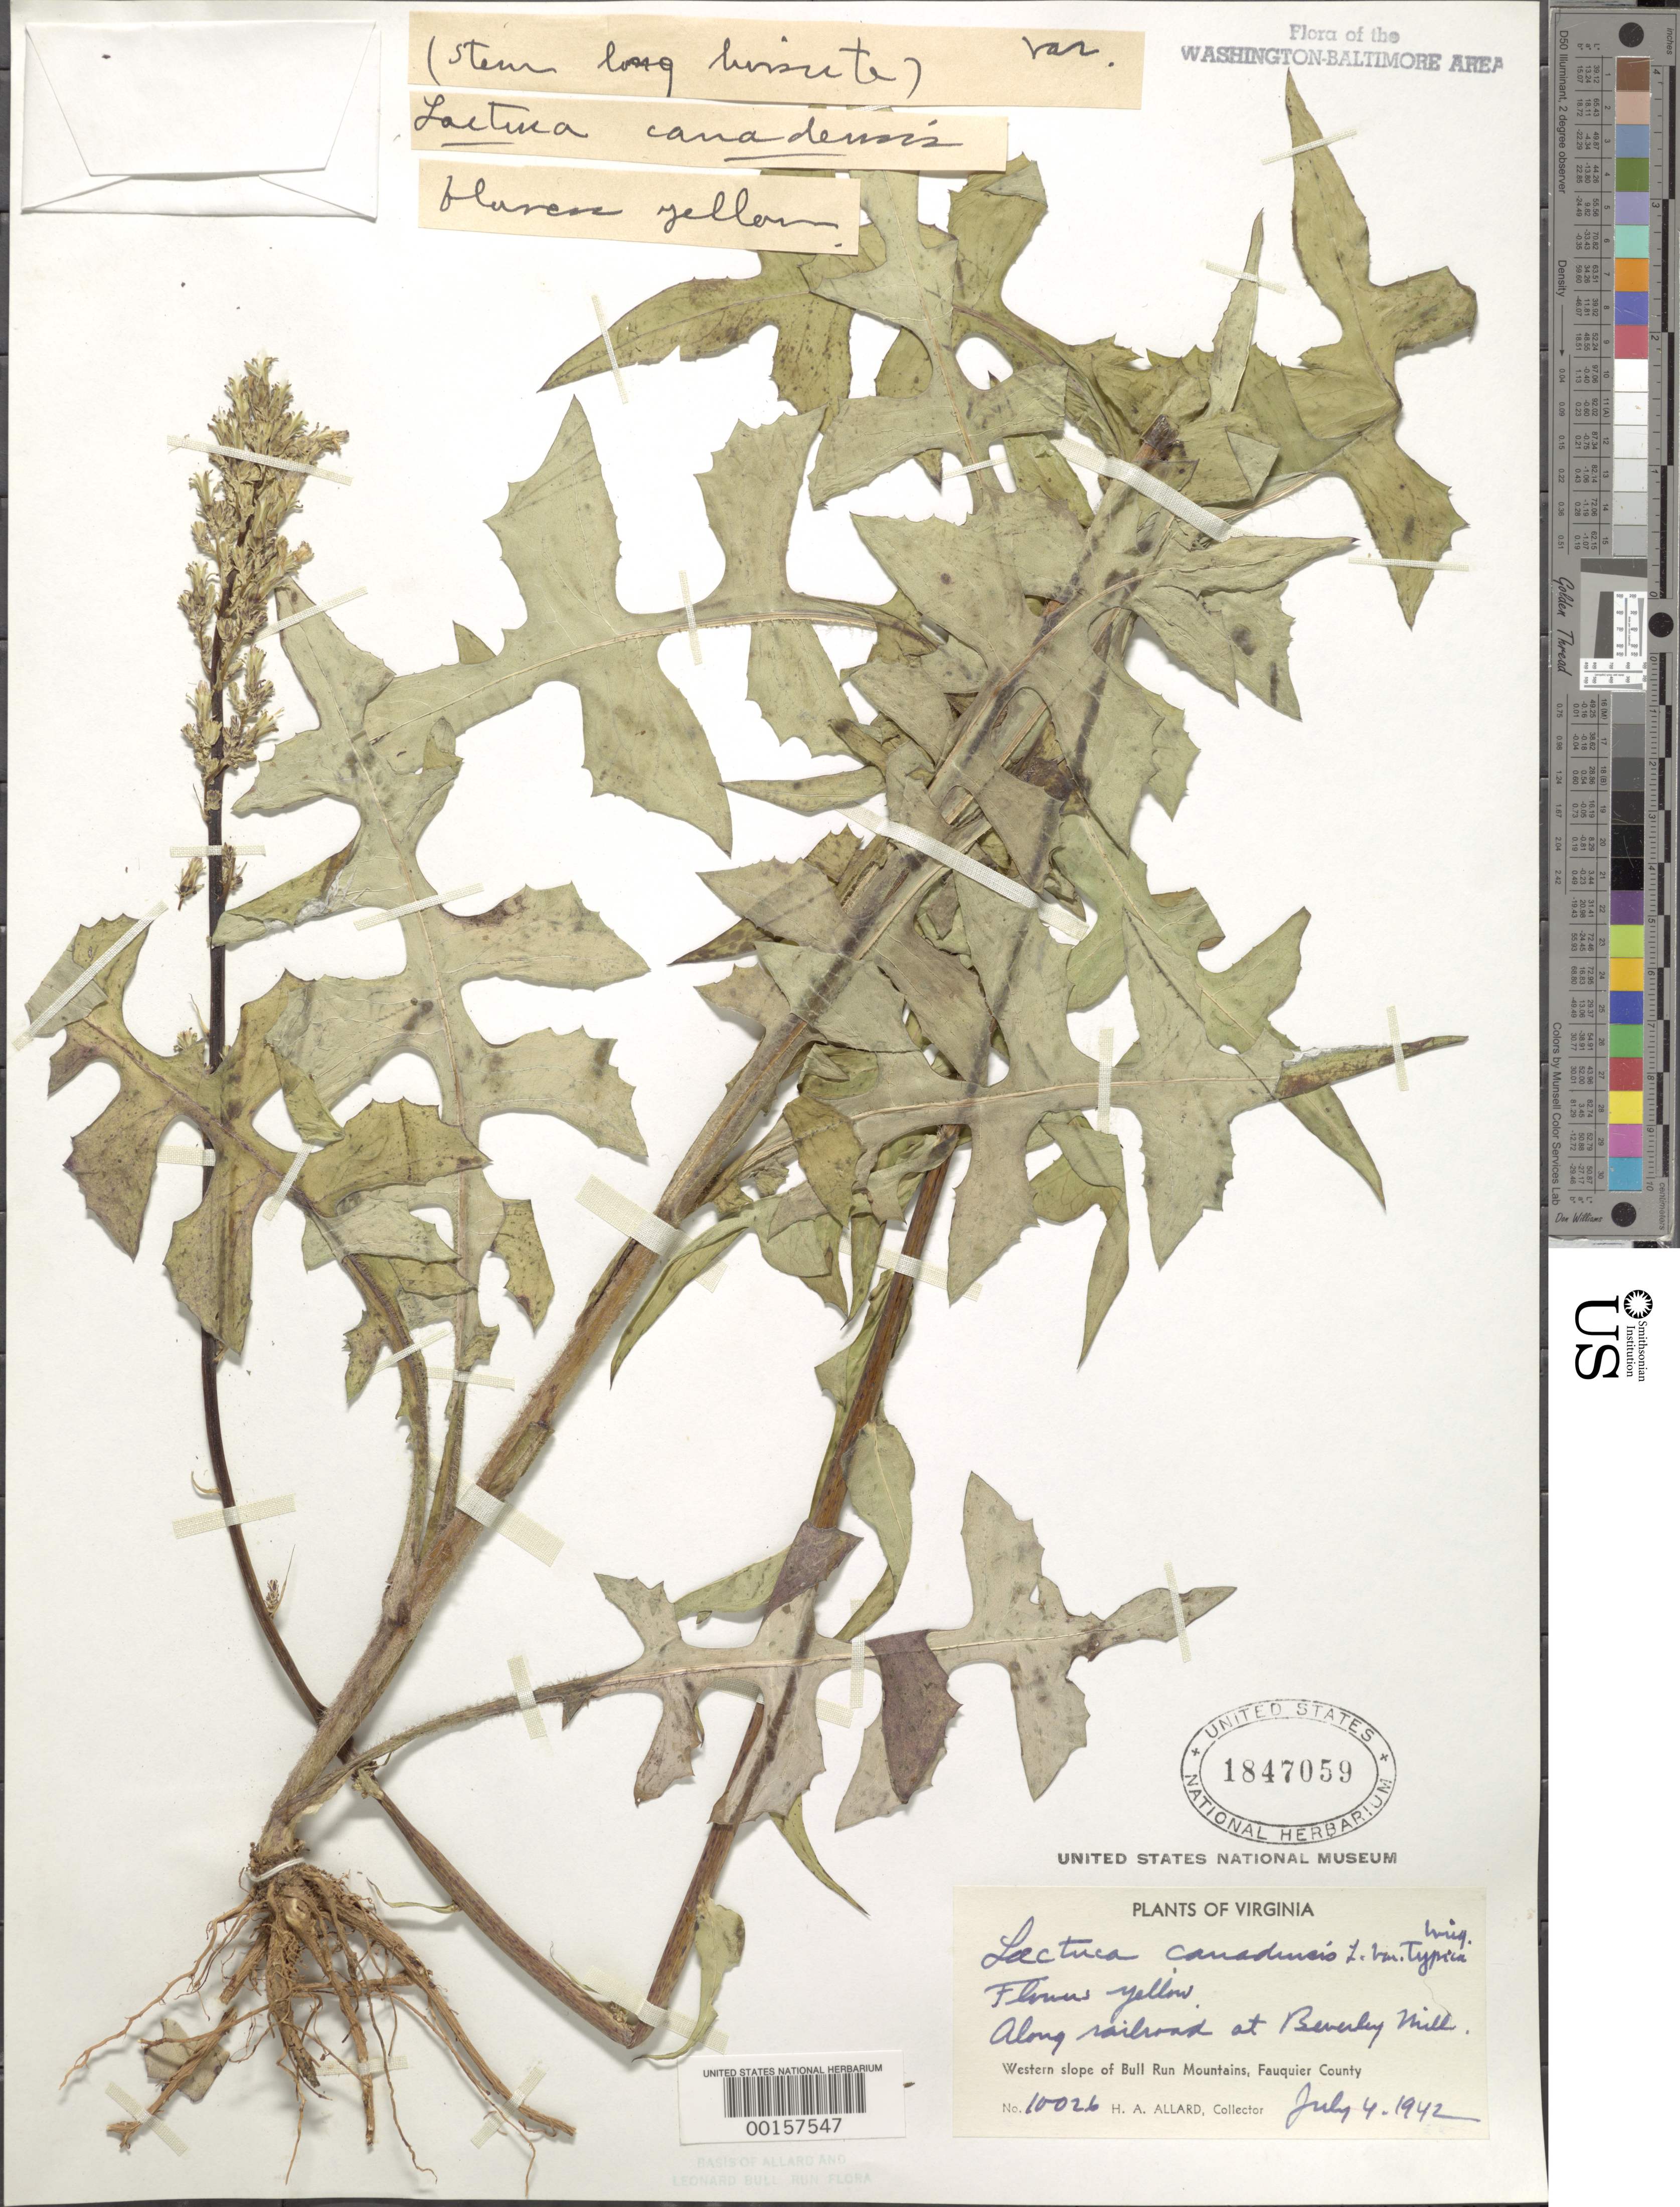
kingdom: Plantae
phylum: Tracheophyta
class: Magnoliopsida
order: Asterales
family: Asteraceae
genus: Lactuca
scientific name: Lactuca canadensis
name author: L.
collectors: H. A. Allard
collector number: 10026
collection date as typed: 04 Jul 1942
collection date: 1942-07-04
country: United States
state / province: Virginia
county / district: Fauquier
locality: Beverley Mill western slope of Bull Run Mountains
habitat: Along railroad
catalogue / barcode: US 1847059